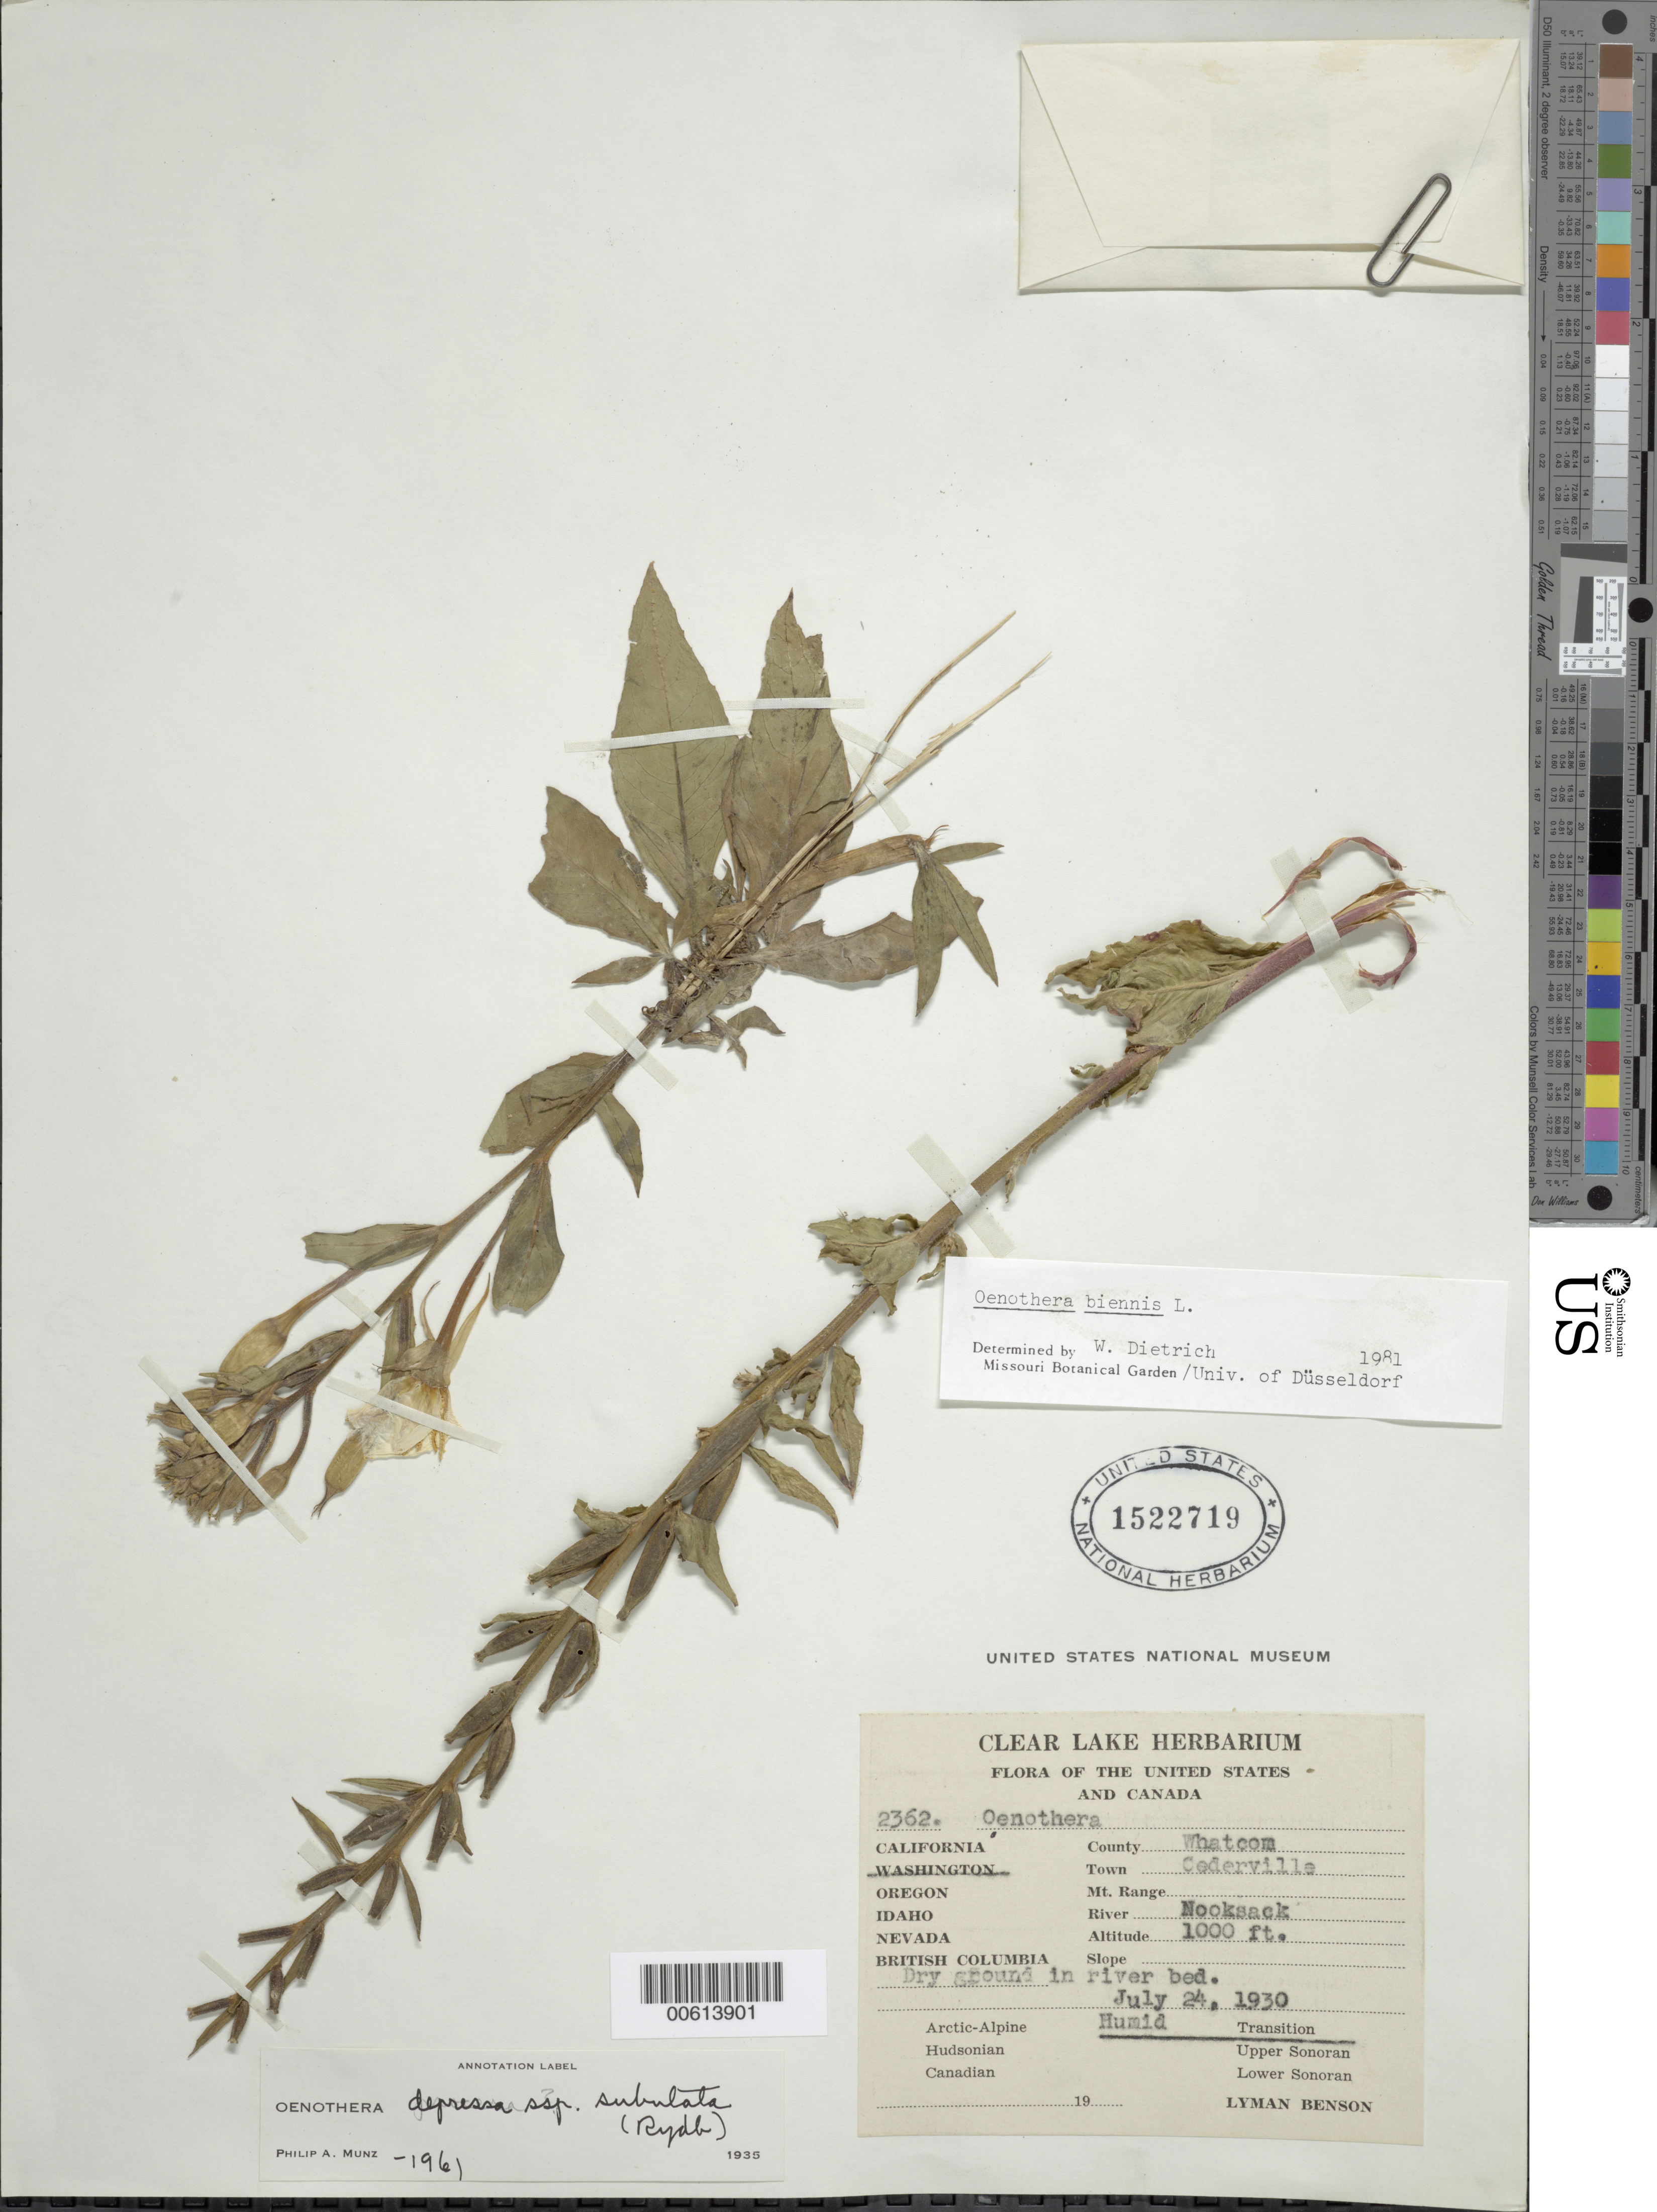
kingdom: Plantae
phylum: Tracheophyta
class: Magnoliopsida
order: Myrtales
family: Onagraceae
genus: Oenothera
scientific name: Oenothera biennis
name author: L.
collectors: L. D. Benson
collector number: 2362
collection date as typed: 24 Jul 1930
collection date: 1930-07-24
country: United States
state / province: Washington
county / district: Whatcom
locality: Cederville, Nooksack river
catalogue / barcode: US 1522719